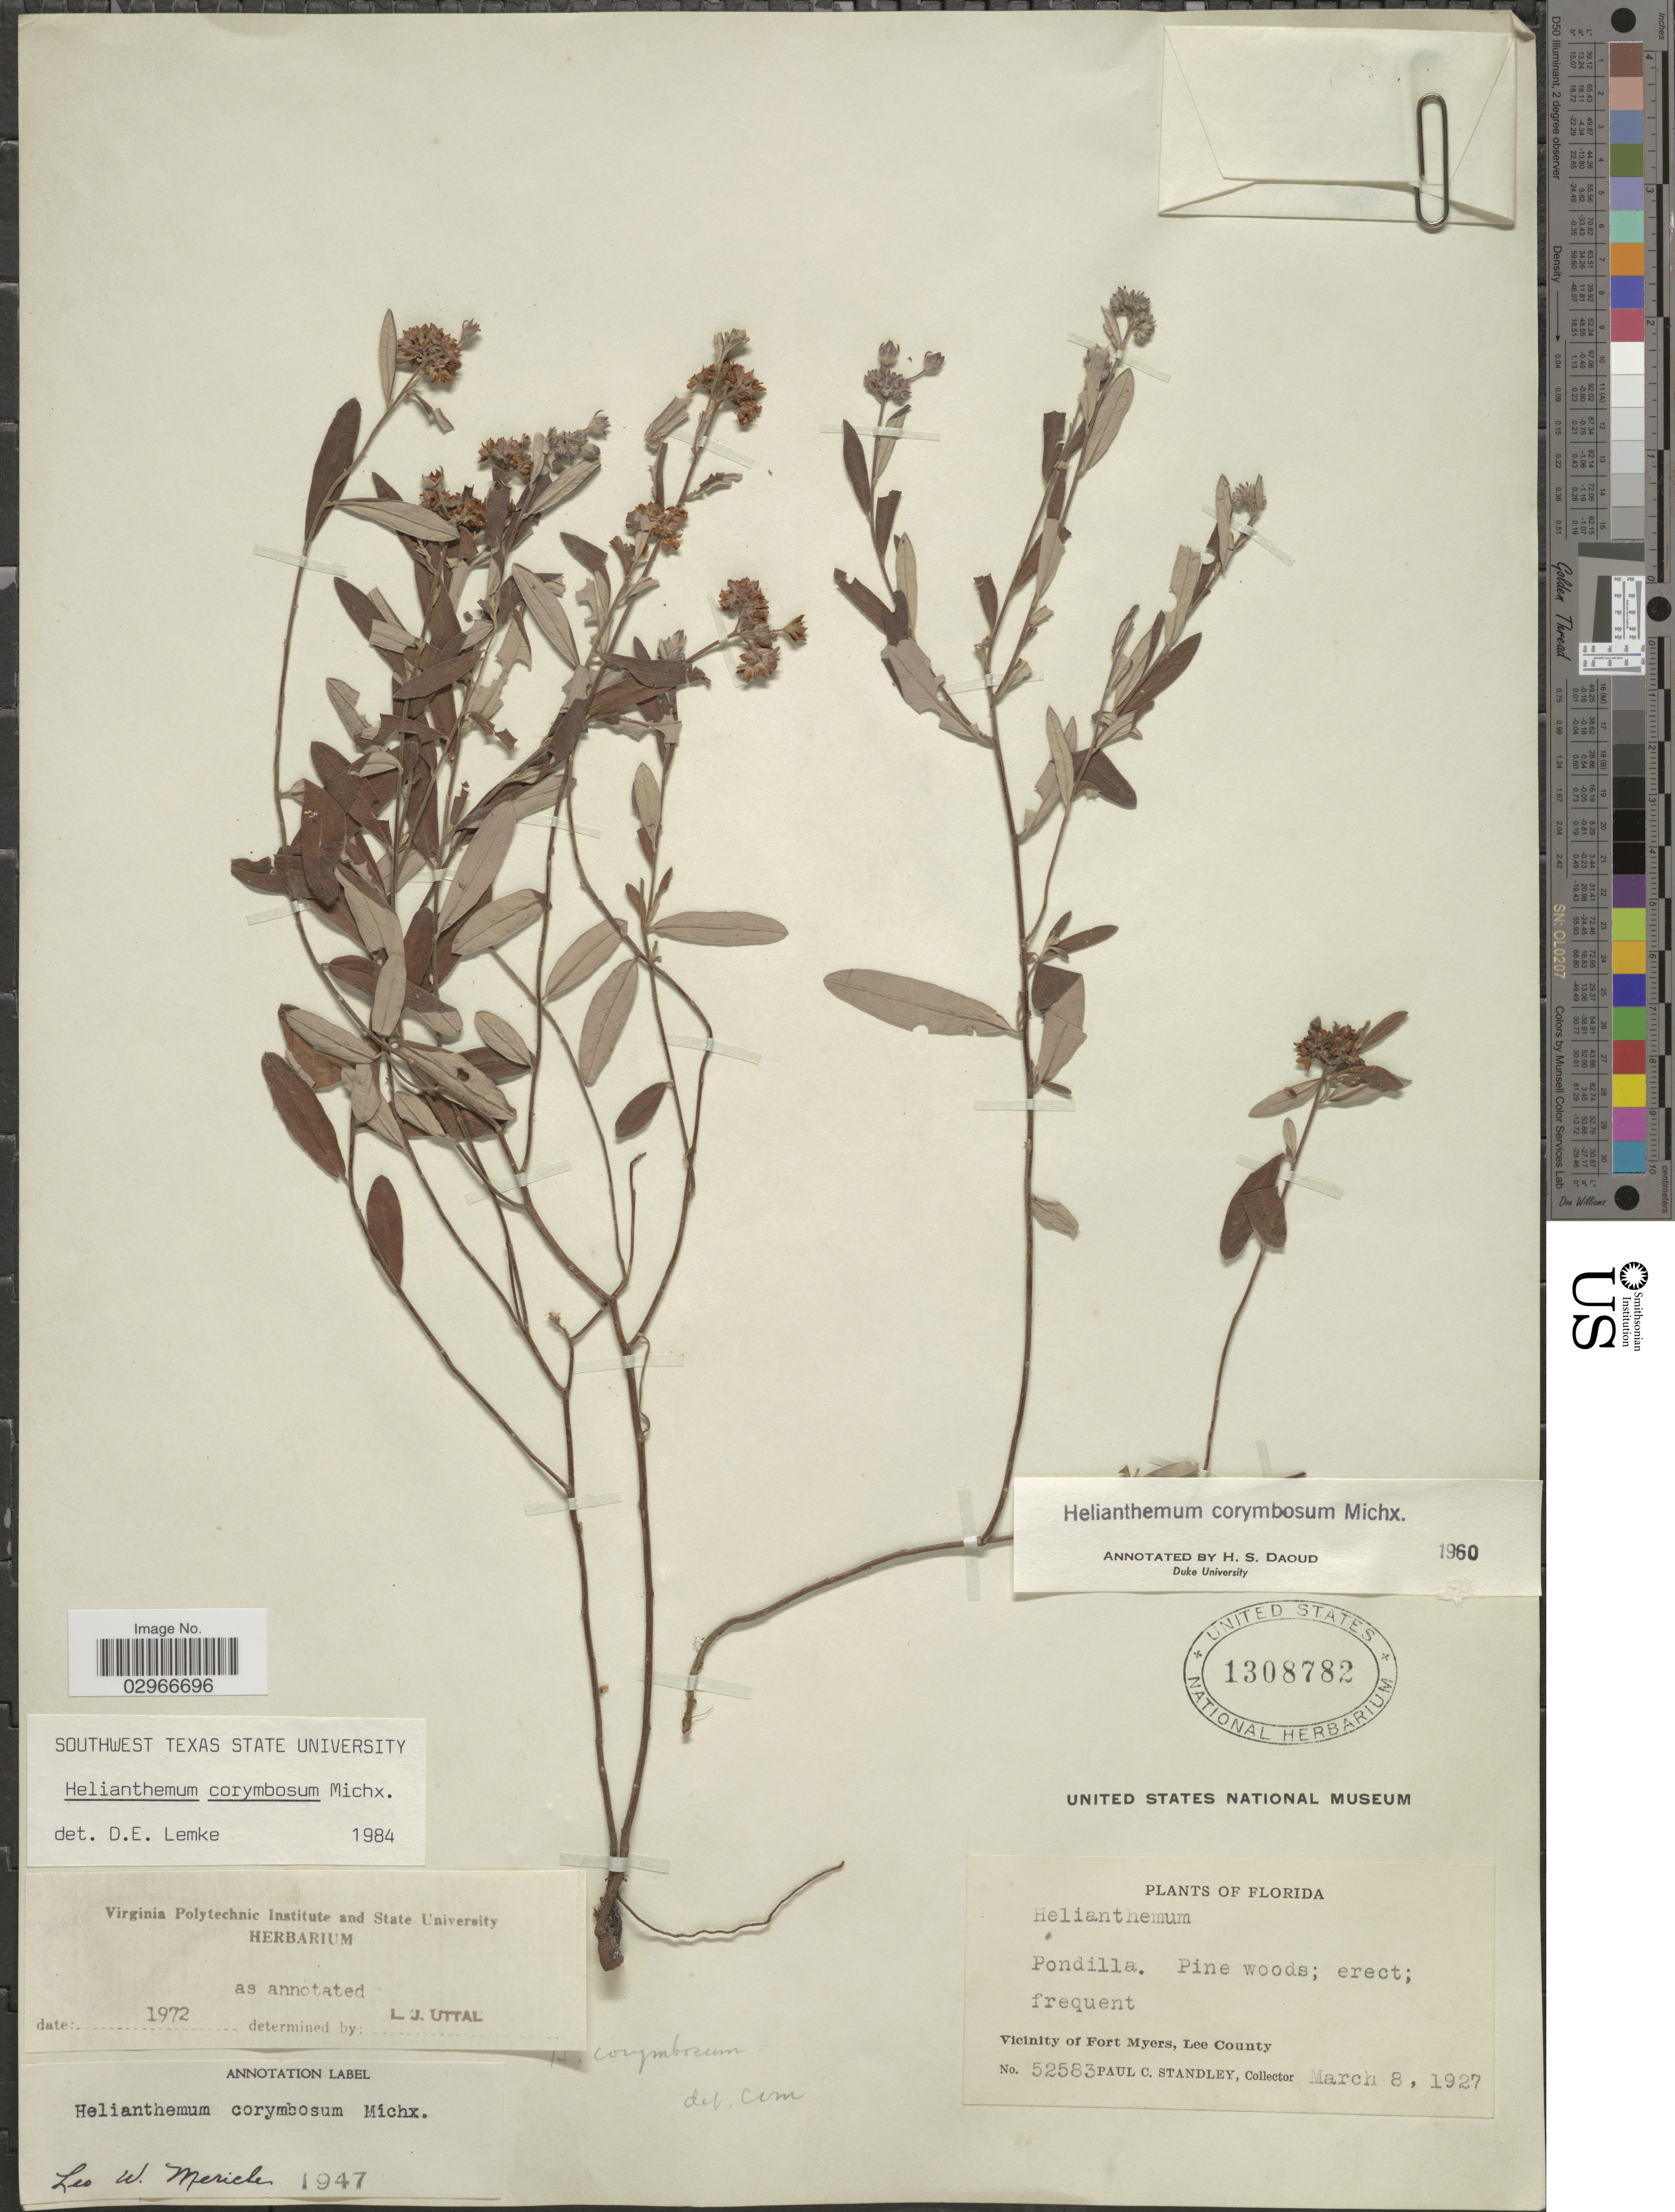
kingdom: Plantae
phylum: Tracheophyta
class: Magnoliopsida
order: Malvales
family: Cistaceae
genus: Helianthemum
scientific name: Helianthemum corymbosum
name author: Michx.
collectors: P. C. Standley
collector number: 52583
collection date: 1927-03-08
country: United States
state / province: Florida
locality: Pondilla. Vicinity of Fort Myers, Lee County.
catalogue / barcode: US 1308782